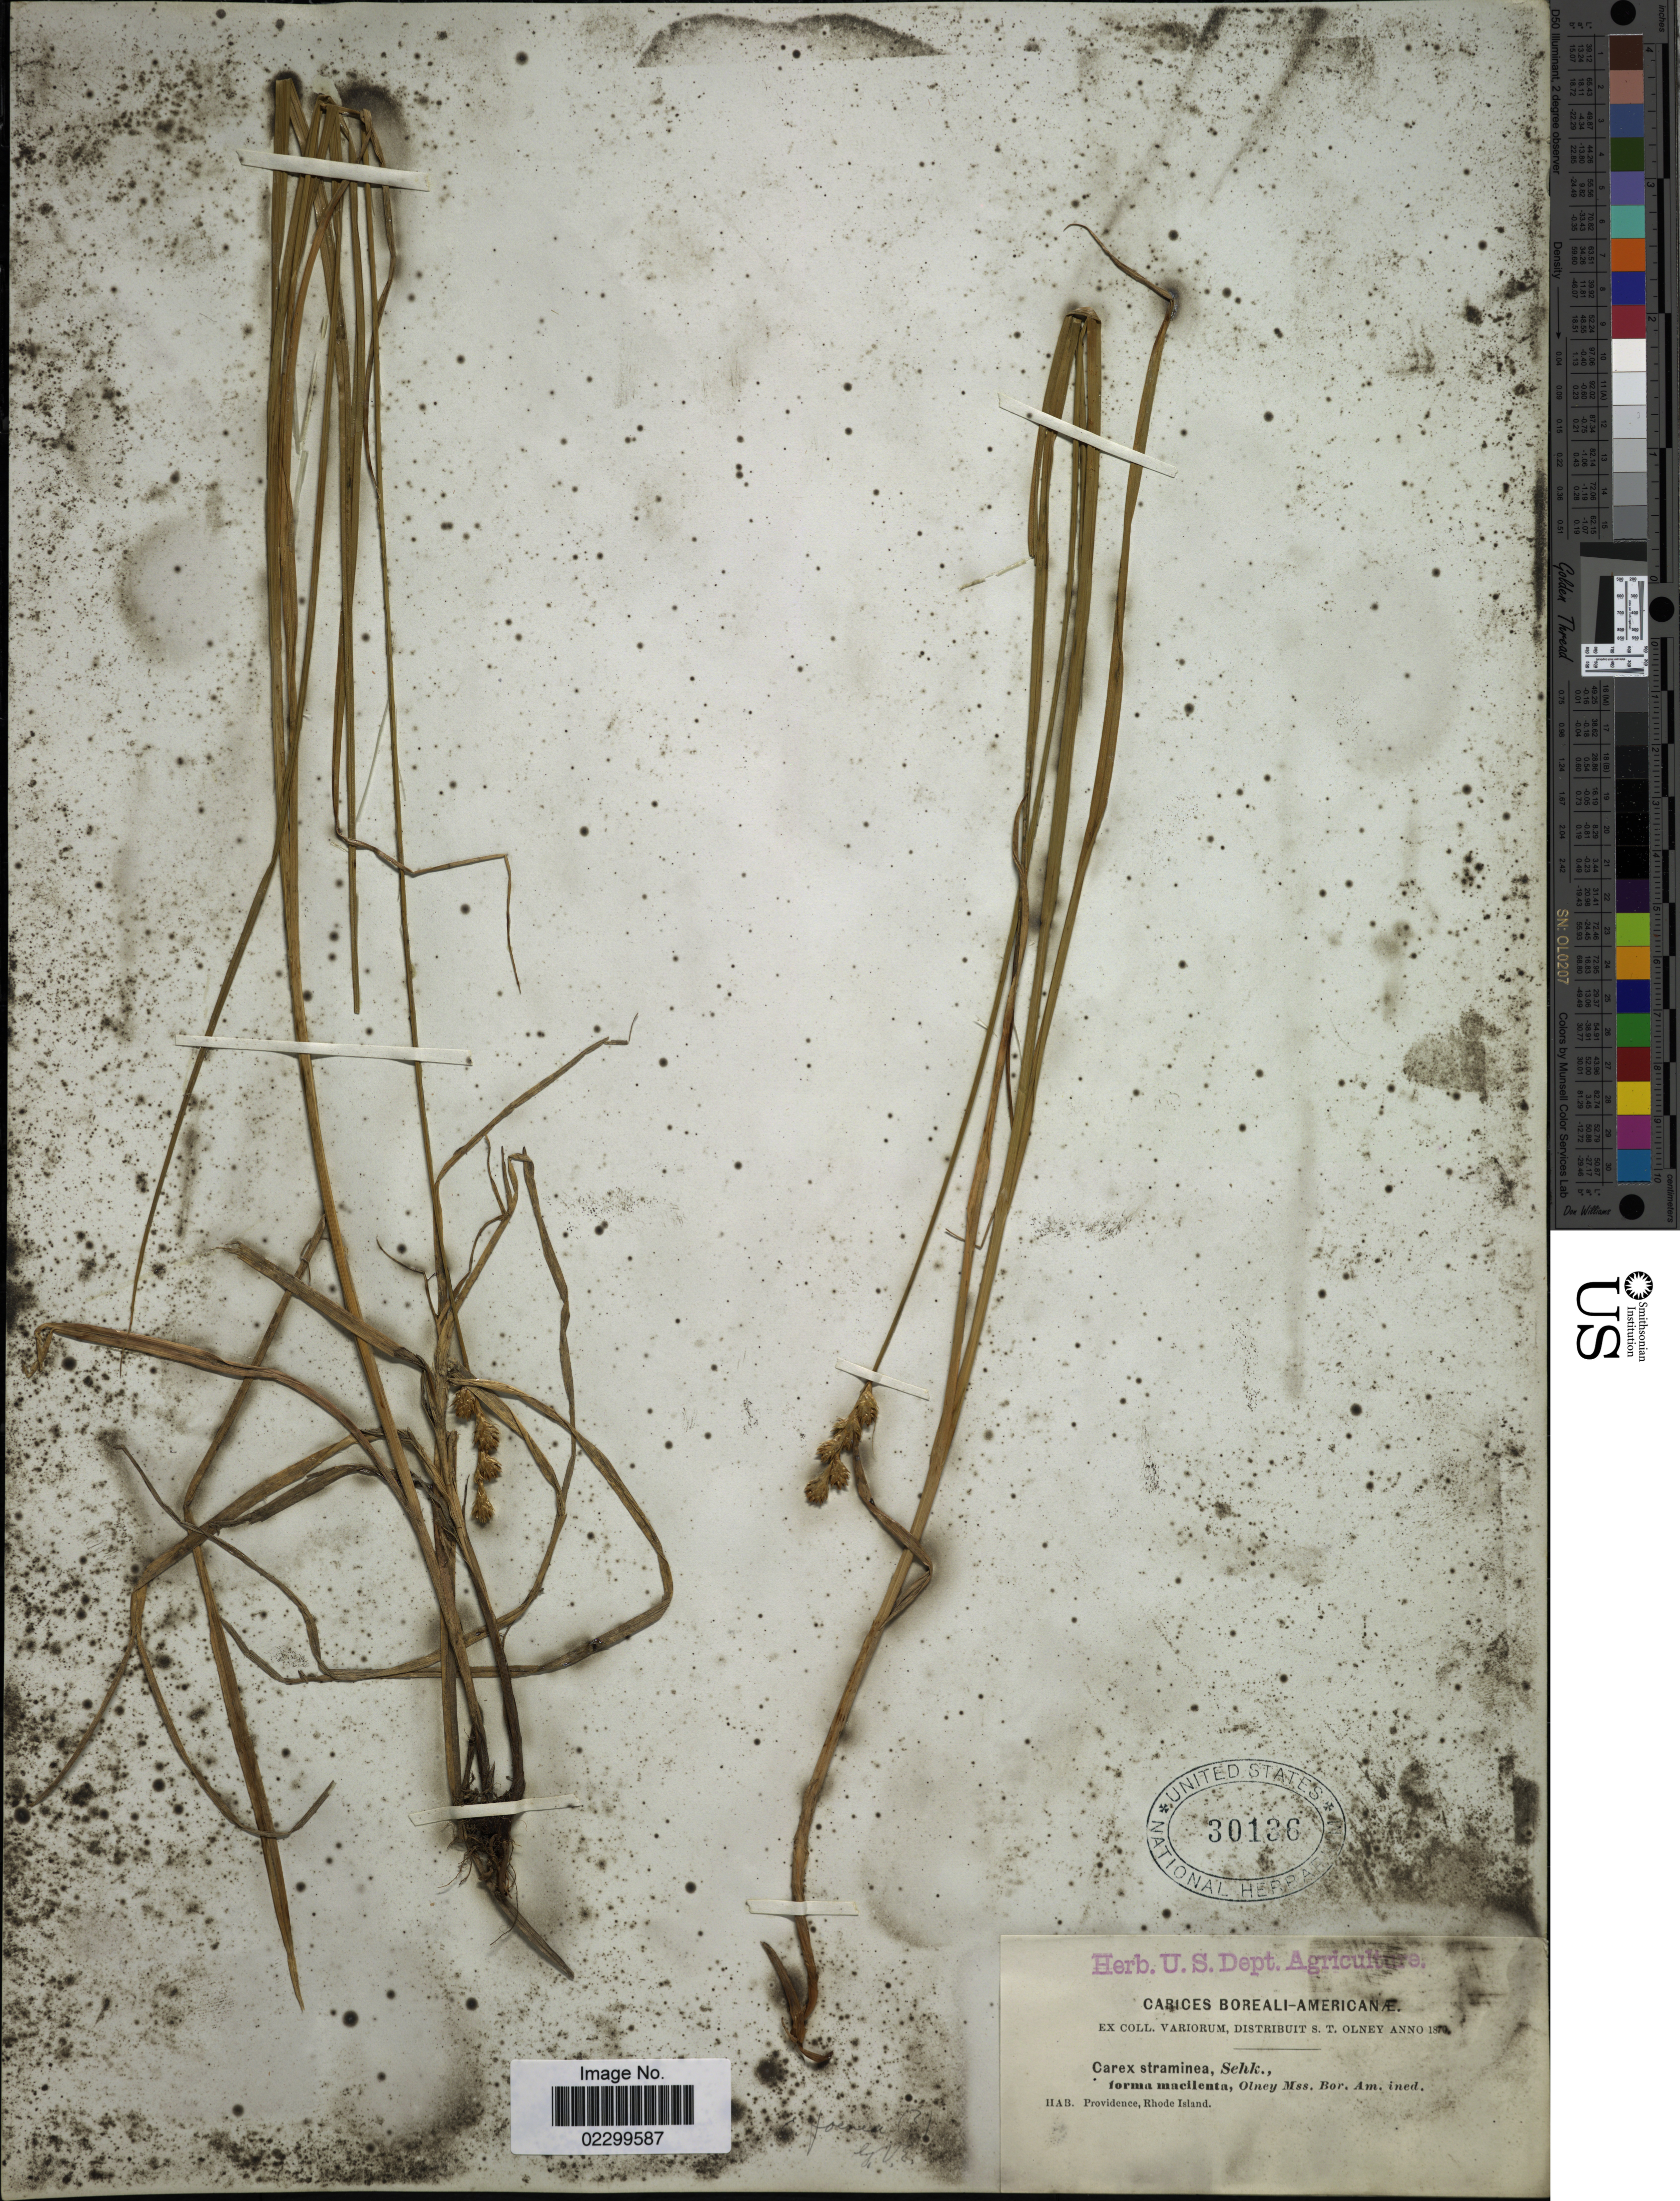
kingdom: Plantae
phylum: Tracheophyta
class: Liliopsida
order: Poales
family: Cyperaceae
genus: Carex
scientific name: Carex sp.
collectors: S. Olney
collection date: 1870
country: United States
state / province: Rhode Island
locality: Providence.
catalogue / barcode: US 30136